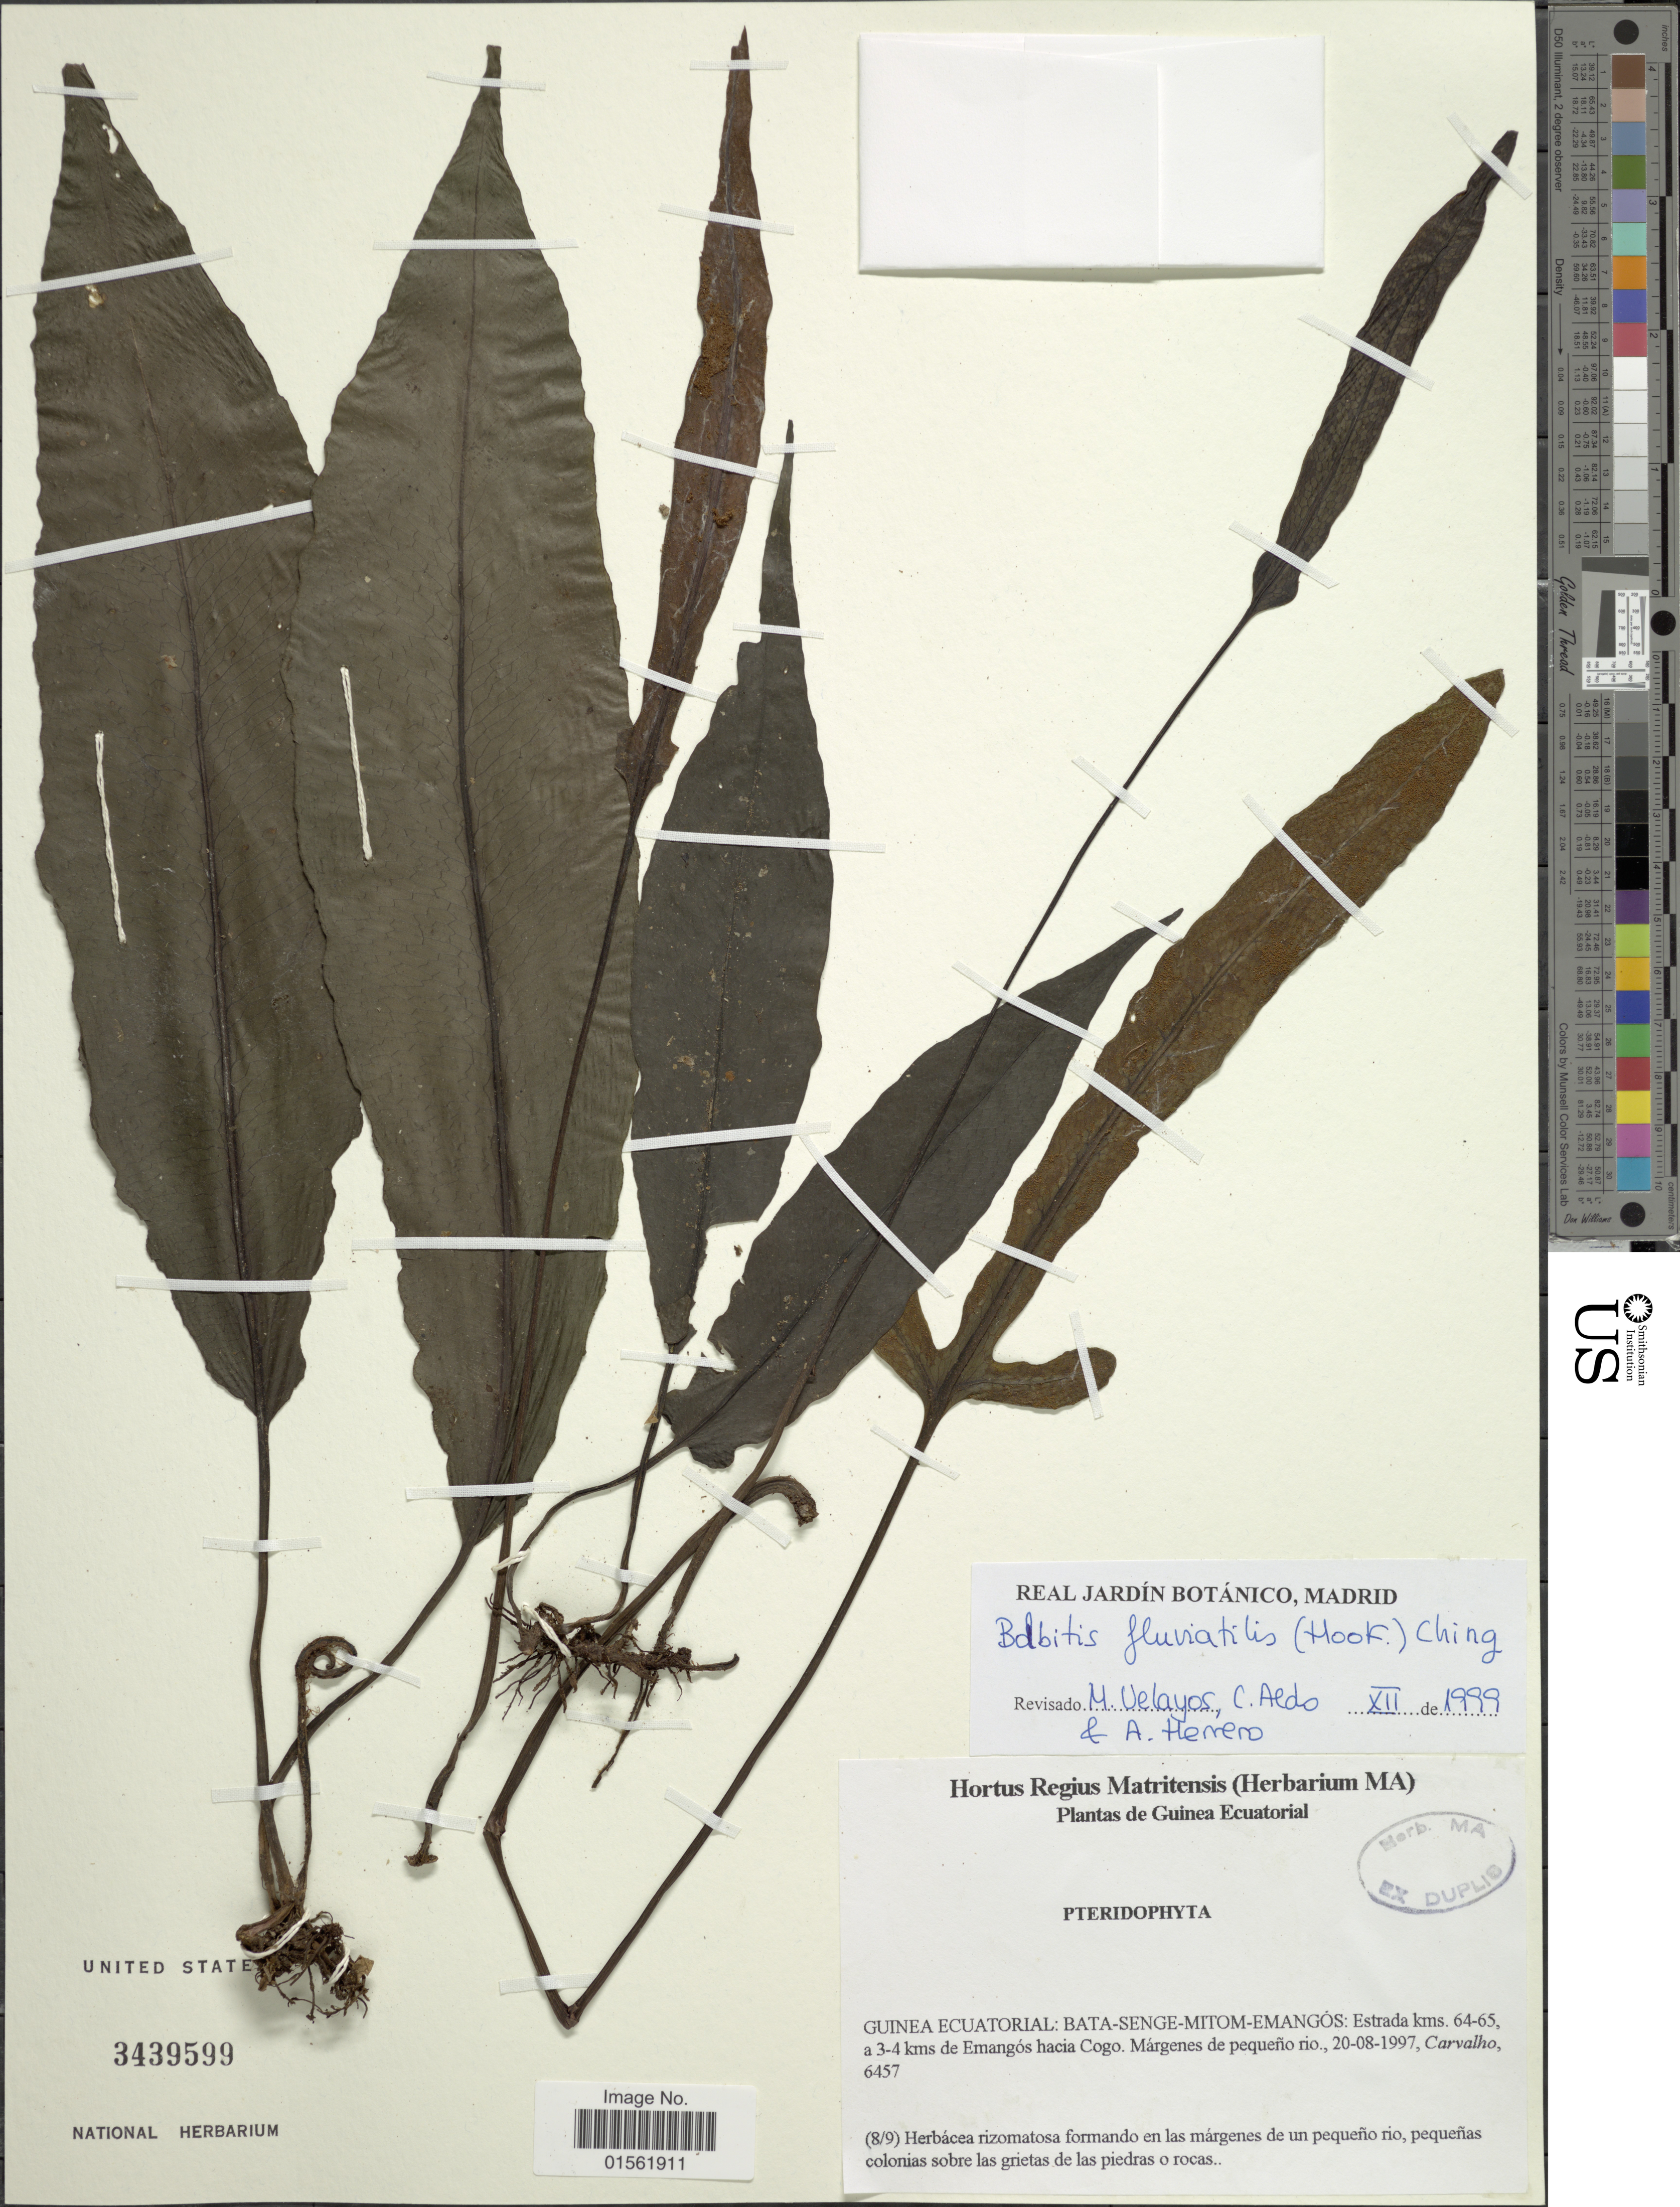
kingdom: Plantae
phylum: Tracheophyta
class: Polypodiopsida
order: Polypodiales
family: Dryopteridaceae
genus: Bolbitis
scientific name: Bolbitis fluviatilis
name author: (Hook.) Ching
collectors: Carvalho, --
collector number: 6457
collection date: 1997-08-20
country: Equatorial Guinea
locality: Guinea Ecuatorial: Bata- Senge-Mitom-Emangós: Estrada kms. 64-65, a 3-4 kms de Emangós hacia Cogo, Márgenes de pequeño rio.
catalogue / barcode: US 3439599